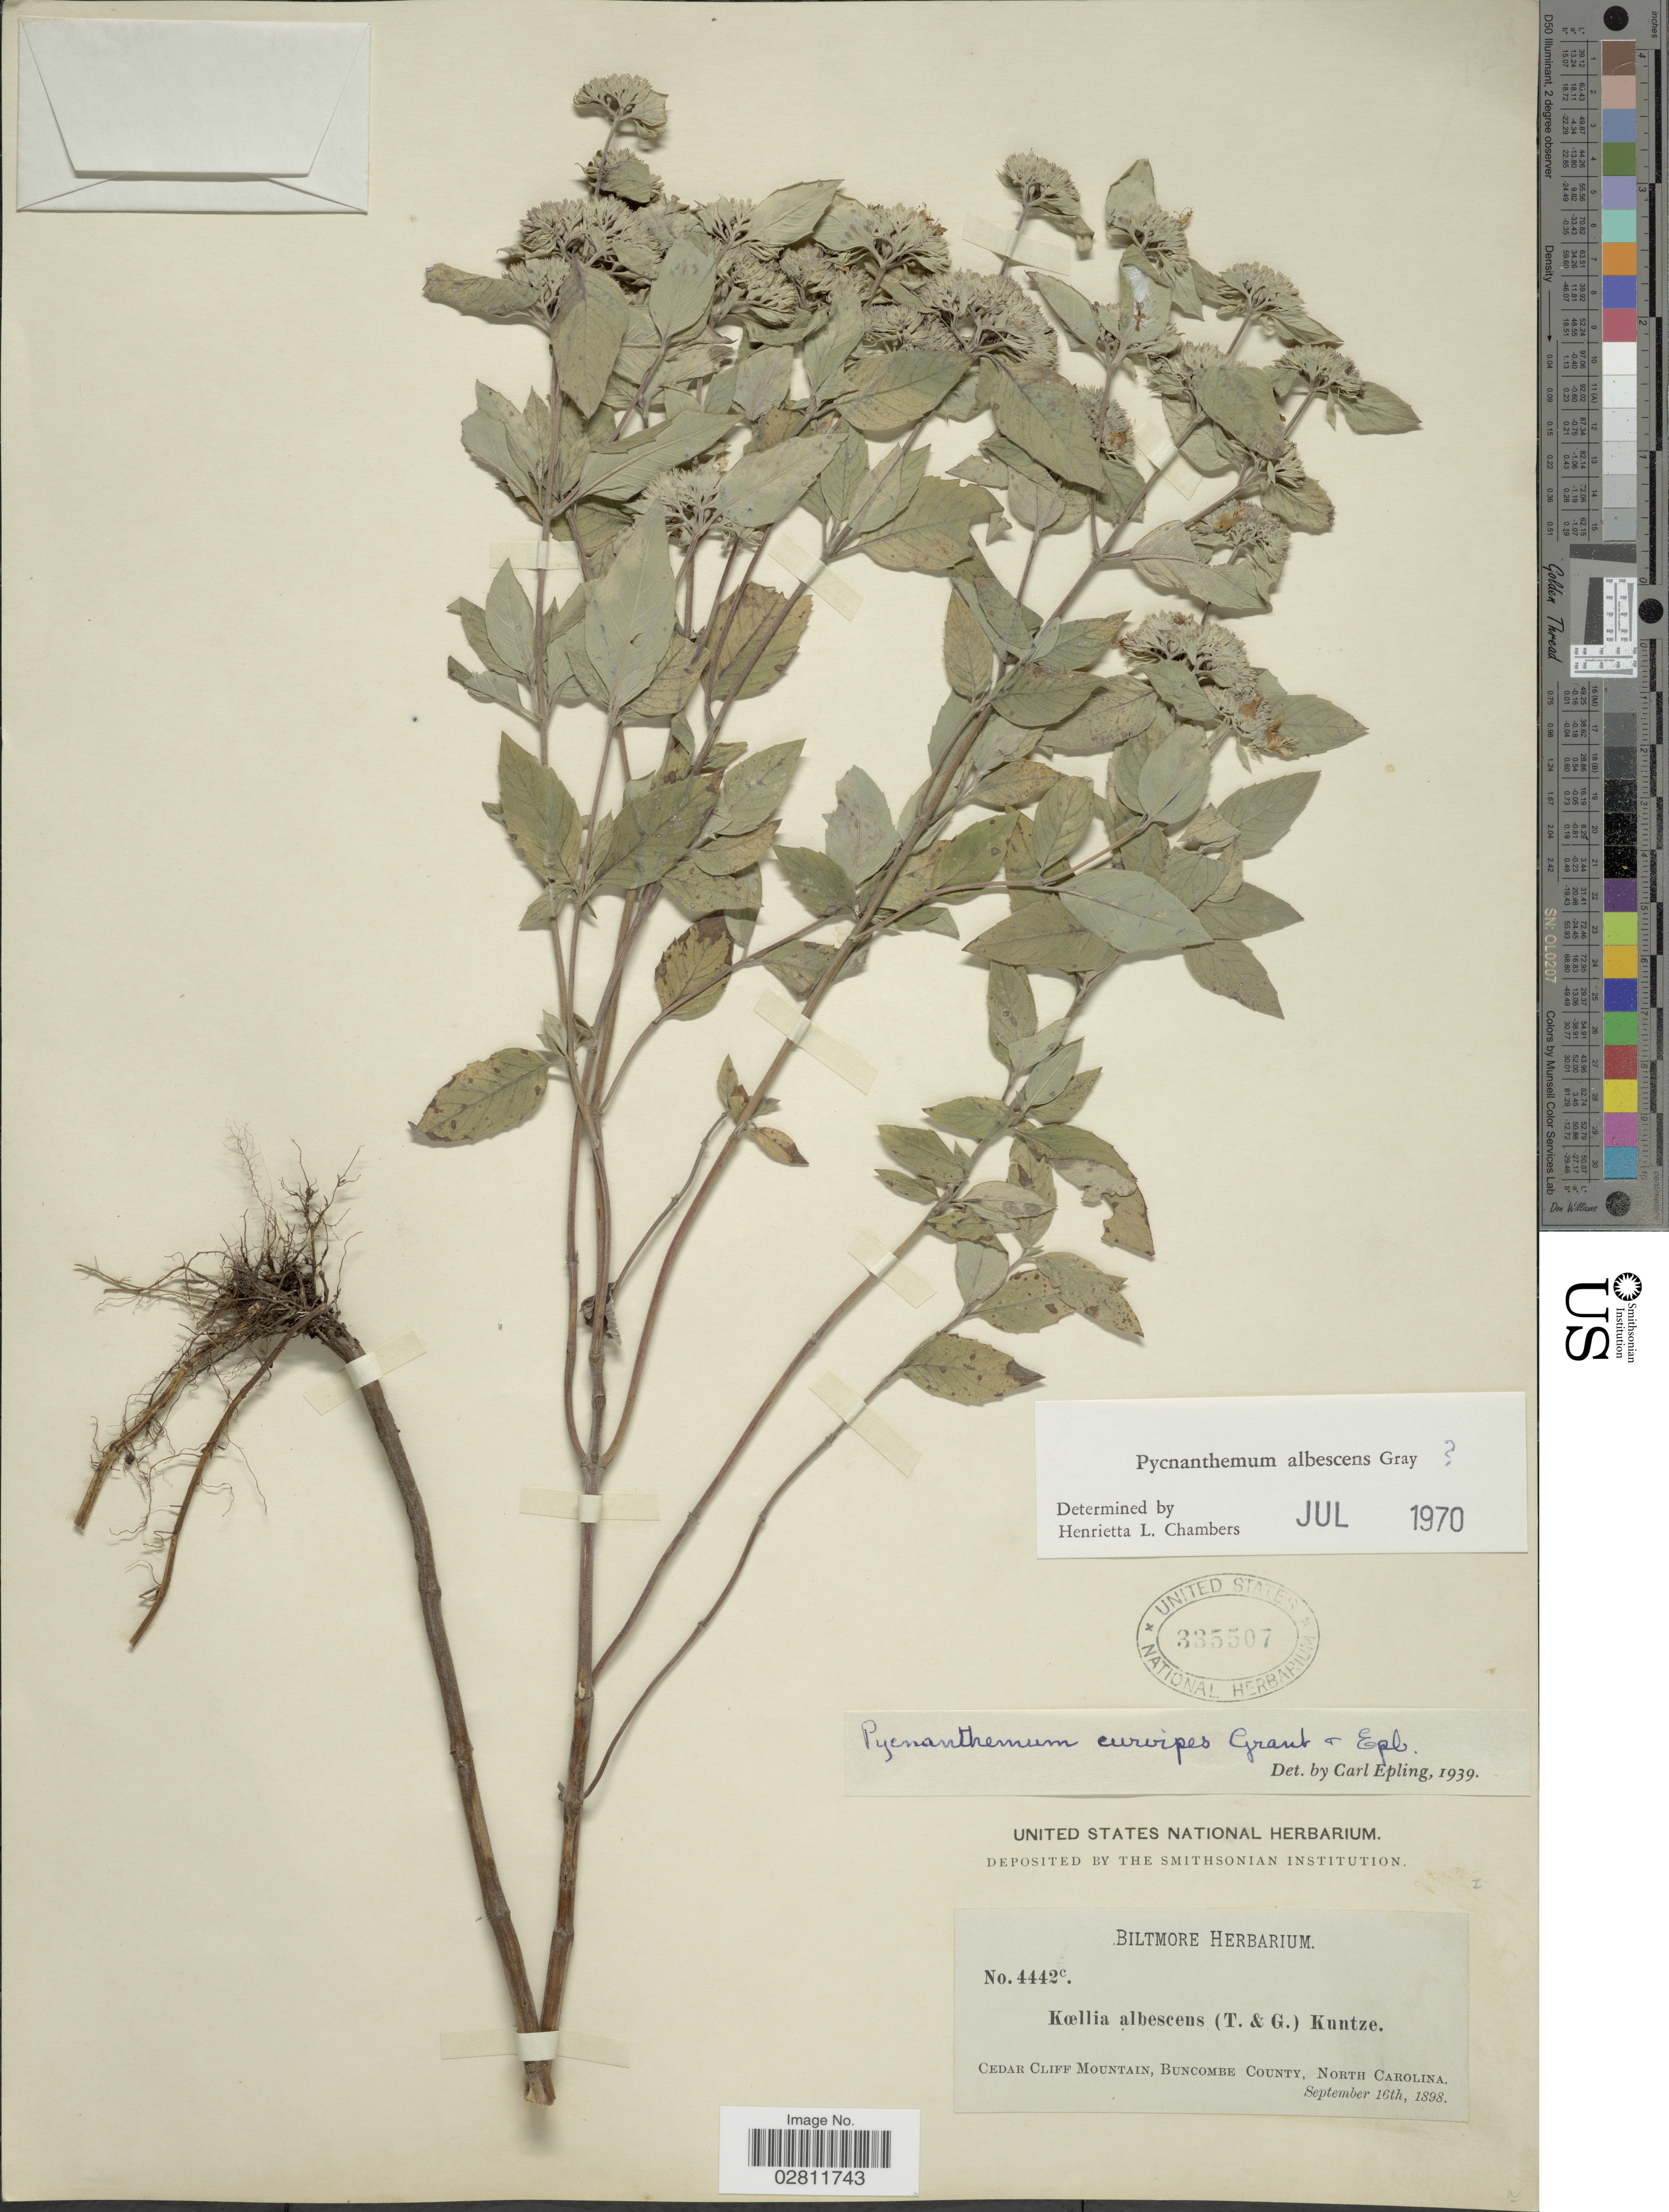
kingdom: Plantae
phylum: Tracheophyta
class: Magnoliopsida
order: Lamiales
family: Lamiaceae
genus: Pycnanthemum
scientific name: Pycnanthemum albescens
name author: Torr. & A. Gray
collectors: ex herb. Biltmore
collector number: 4442c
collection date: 1898-09-15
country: United States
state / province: North Carolina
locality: Cedar Cliff Mountain, Buncombe County.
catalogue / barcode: US 335507